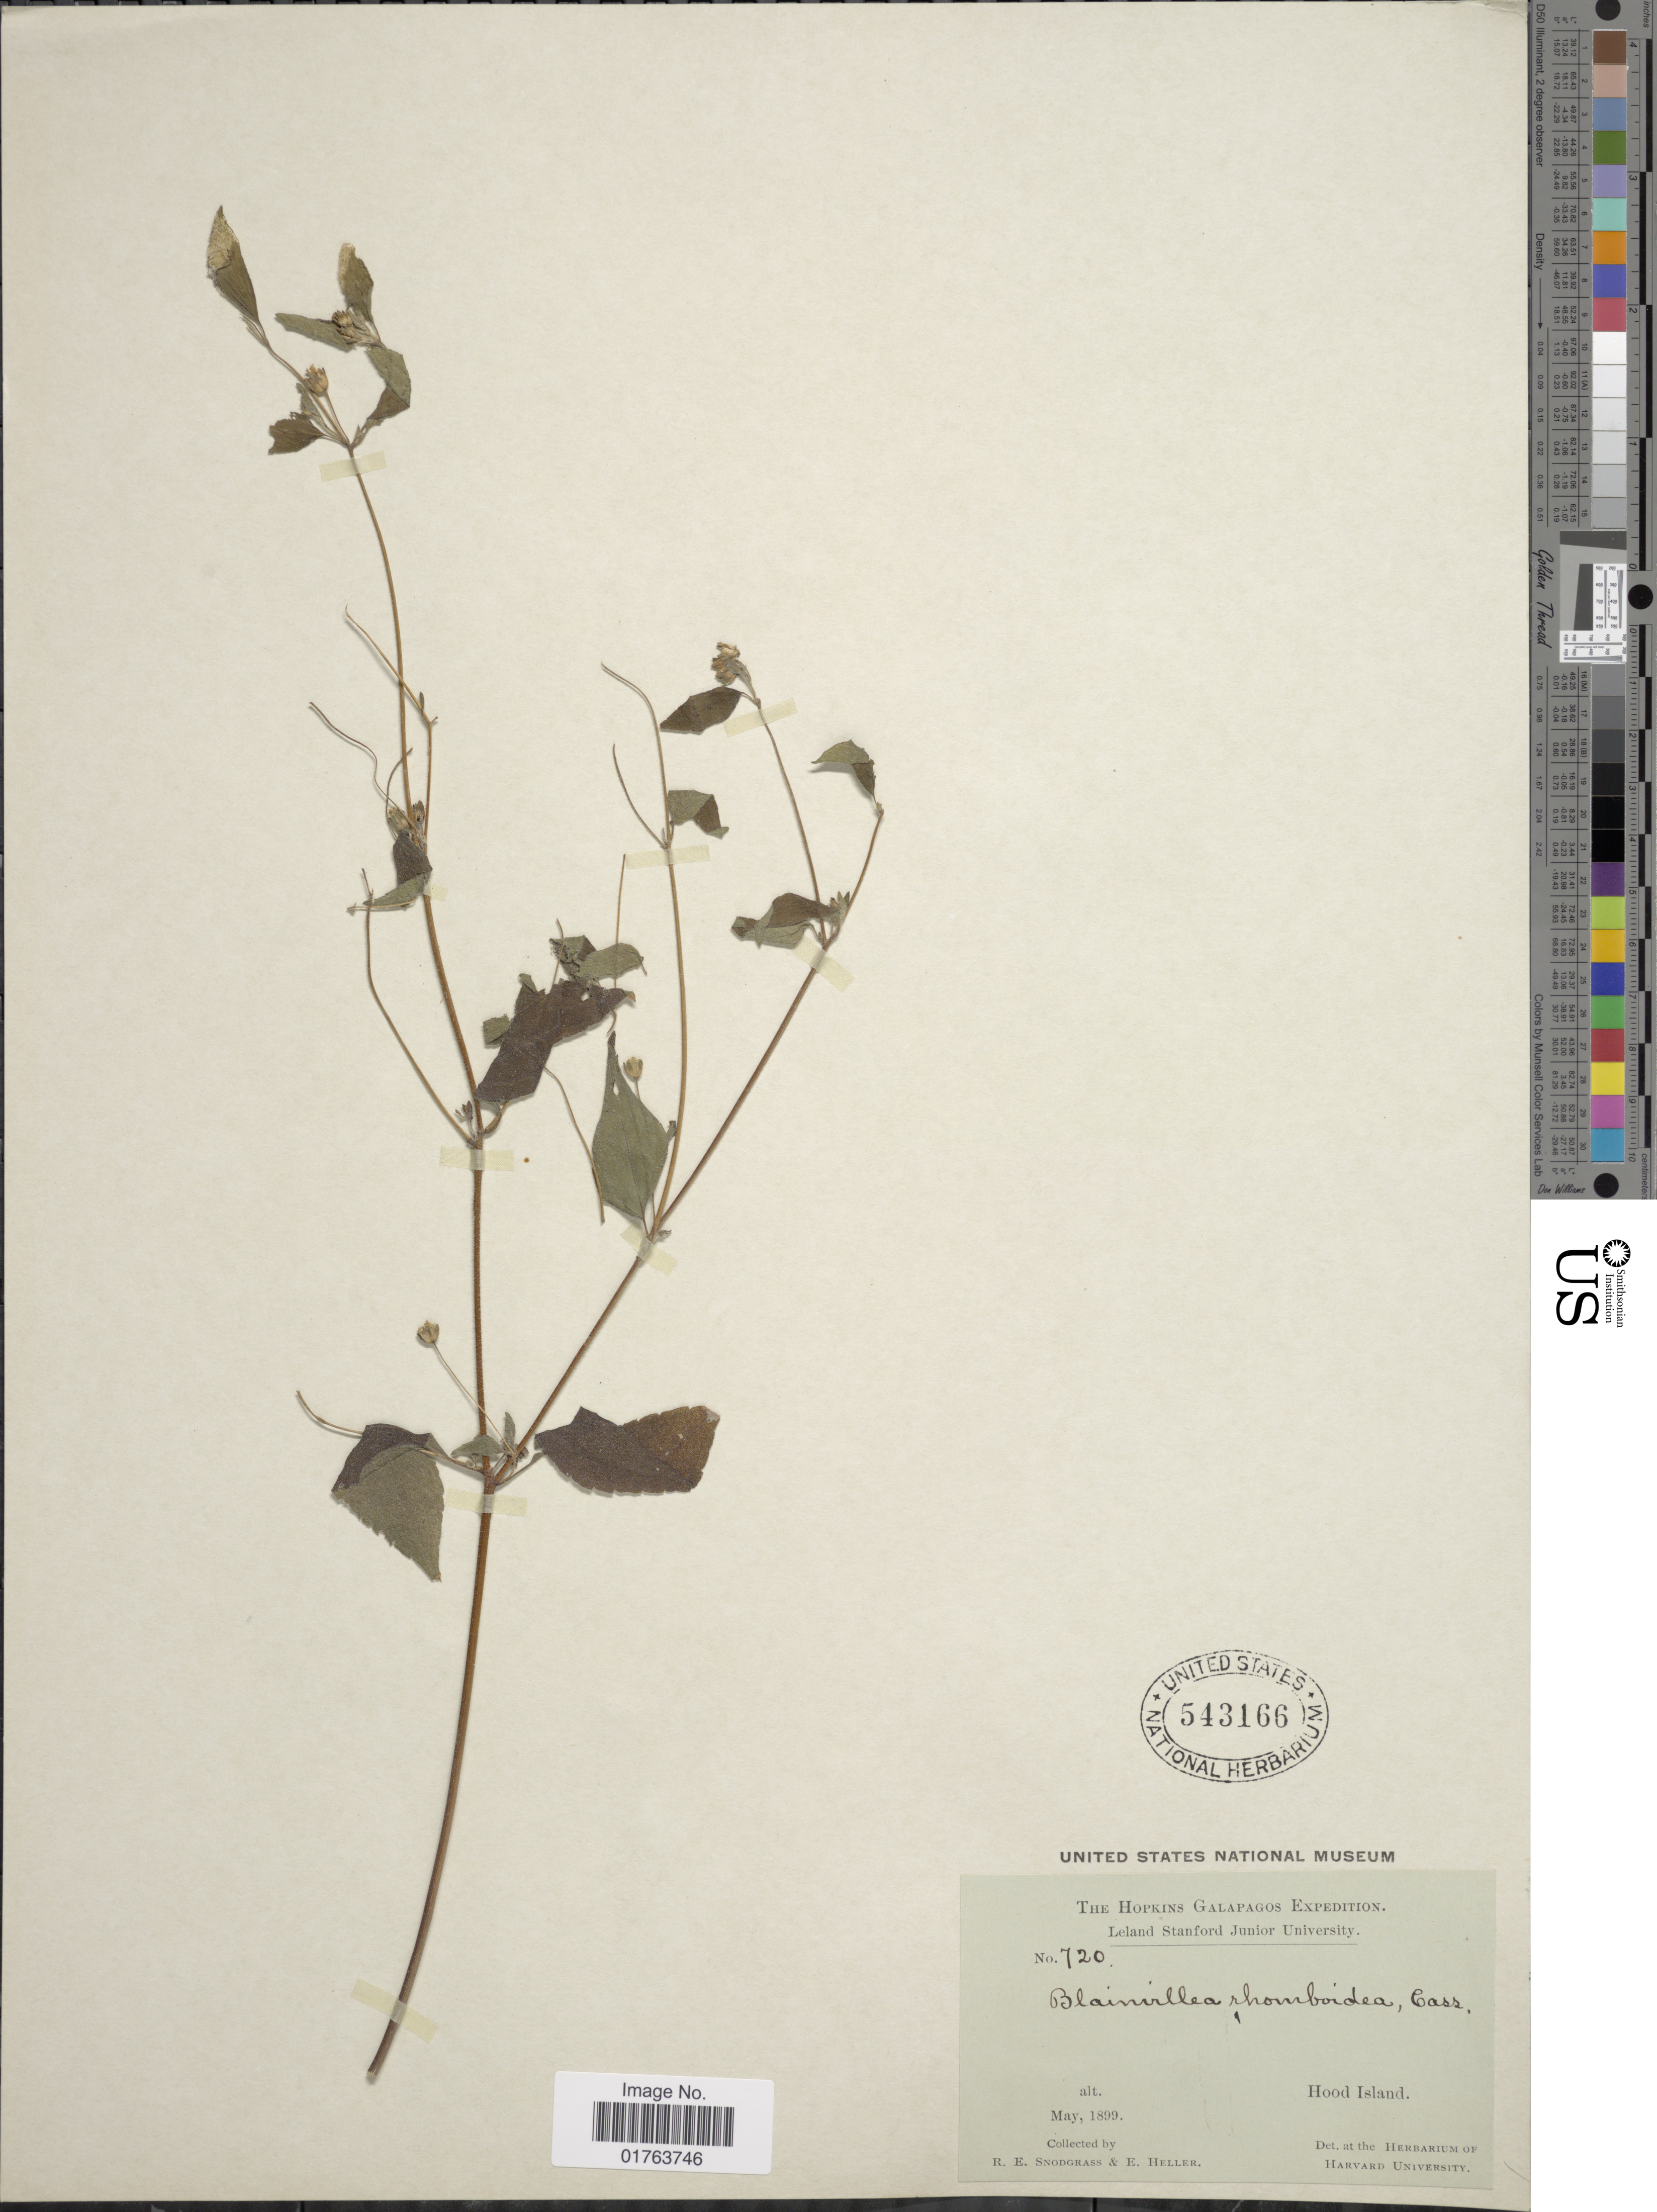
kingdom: Plantae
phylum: Tracheophyta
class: Magnoliopsida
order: Asterales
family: Asteraceae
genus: Blainvillea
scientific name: Blainvillea dichotoma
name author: Cass.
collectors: R. E. Snodgrass & E. Heller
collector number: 720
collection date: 1899-05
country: Ecuador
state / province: Colón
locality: The Hopkins Galapagos, Hood Island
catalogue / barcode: US 543166